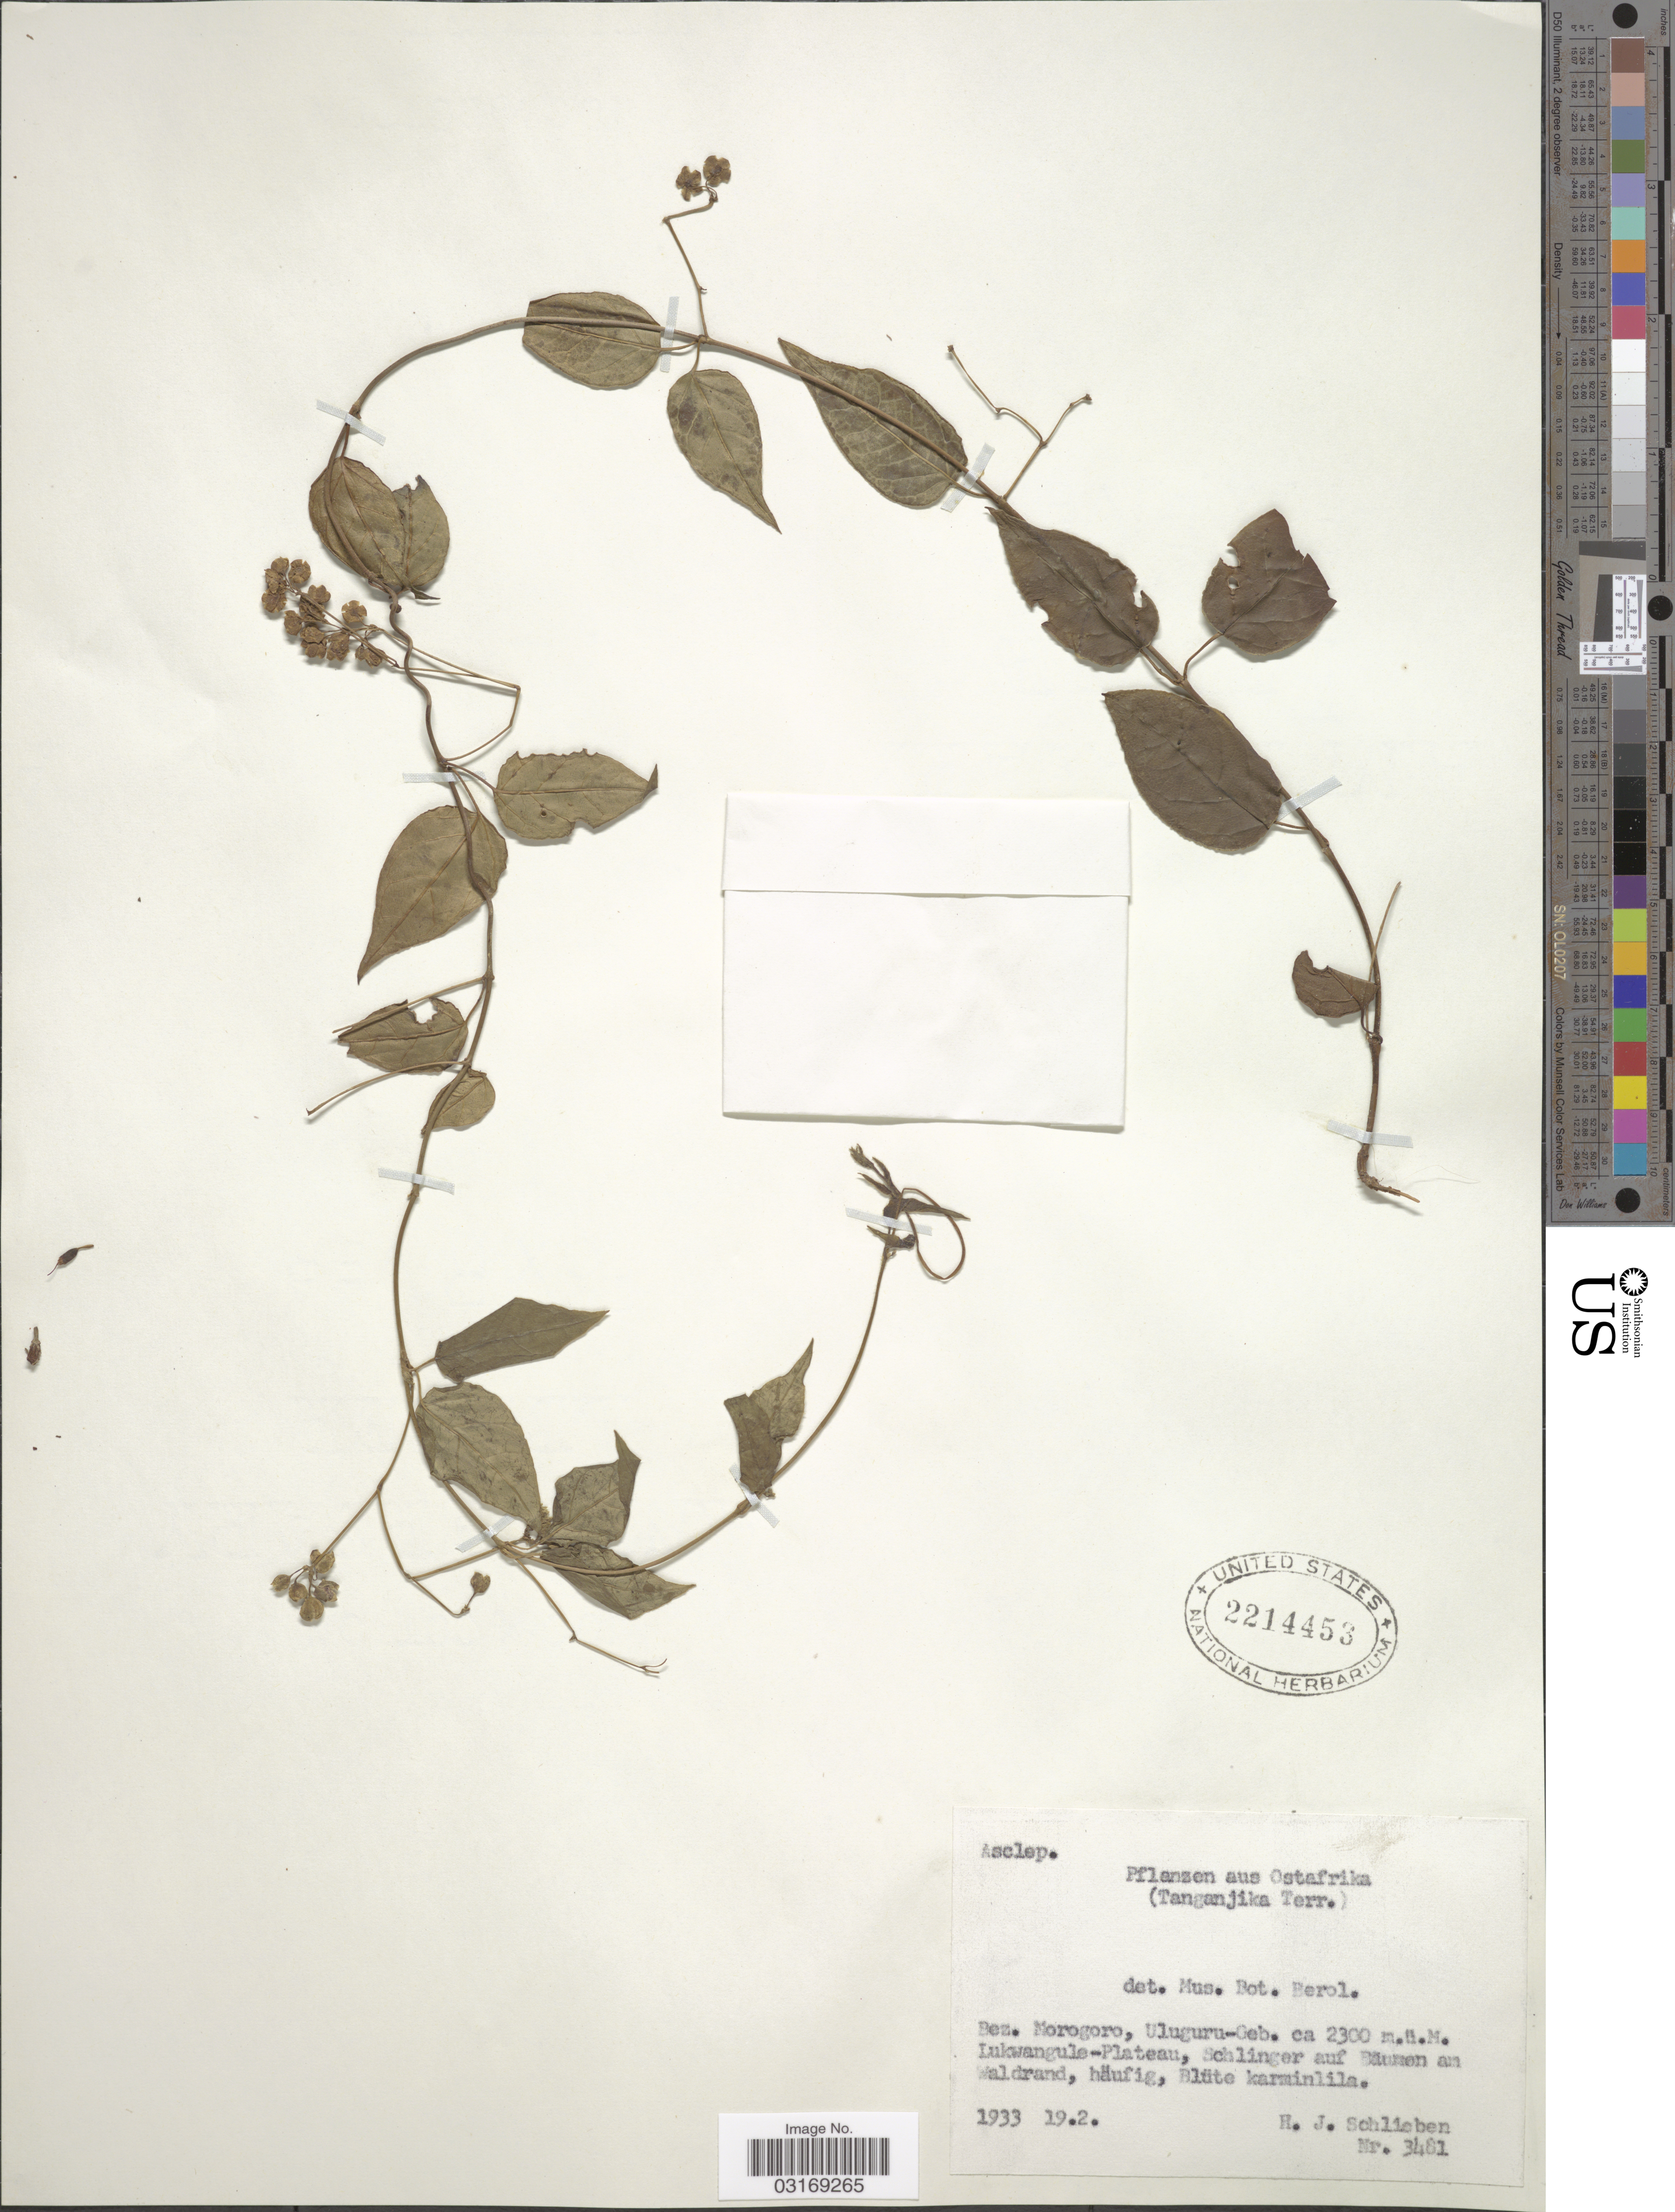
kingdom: Plantae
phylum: Tracheophyta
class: Magnoliopsida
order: Gentianales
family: Apocynaceae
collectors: H. J. Schlieben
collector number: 3481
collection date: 1933-02-19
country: Tanzania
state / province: Morogoro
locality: Ostafrika (Tanganjika Terr.) Bez. Morogoro, Uluguru-Geb. Lukwangule-Plateau.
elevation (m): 2300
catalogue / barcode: US 2214453